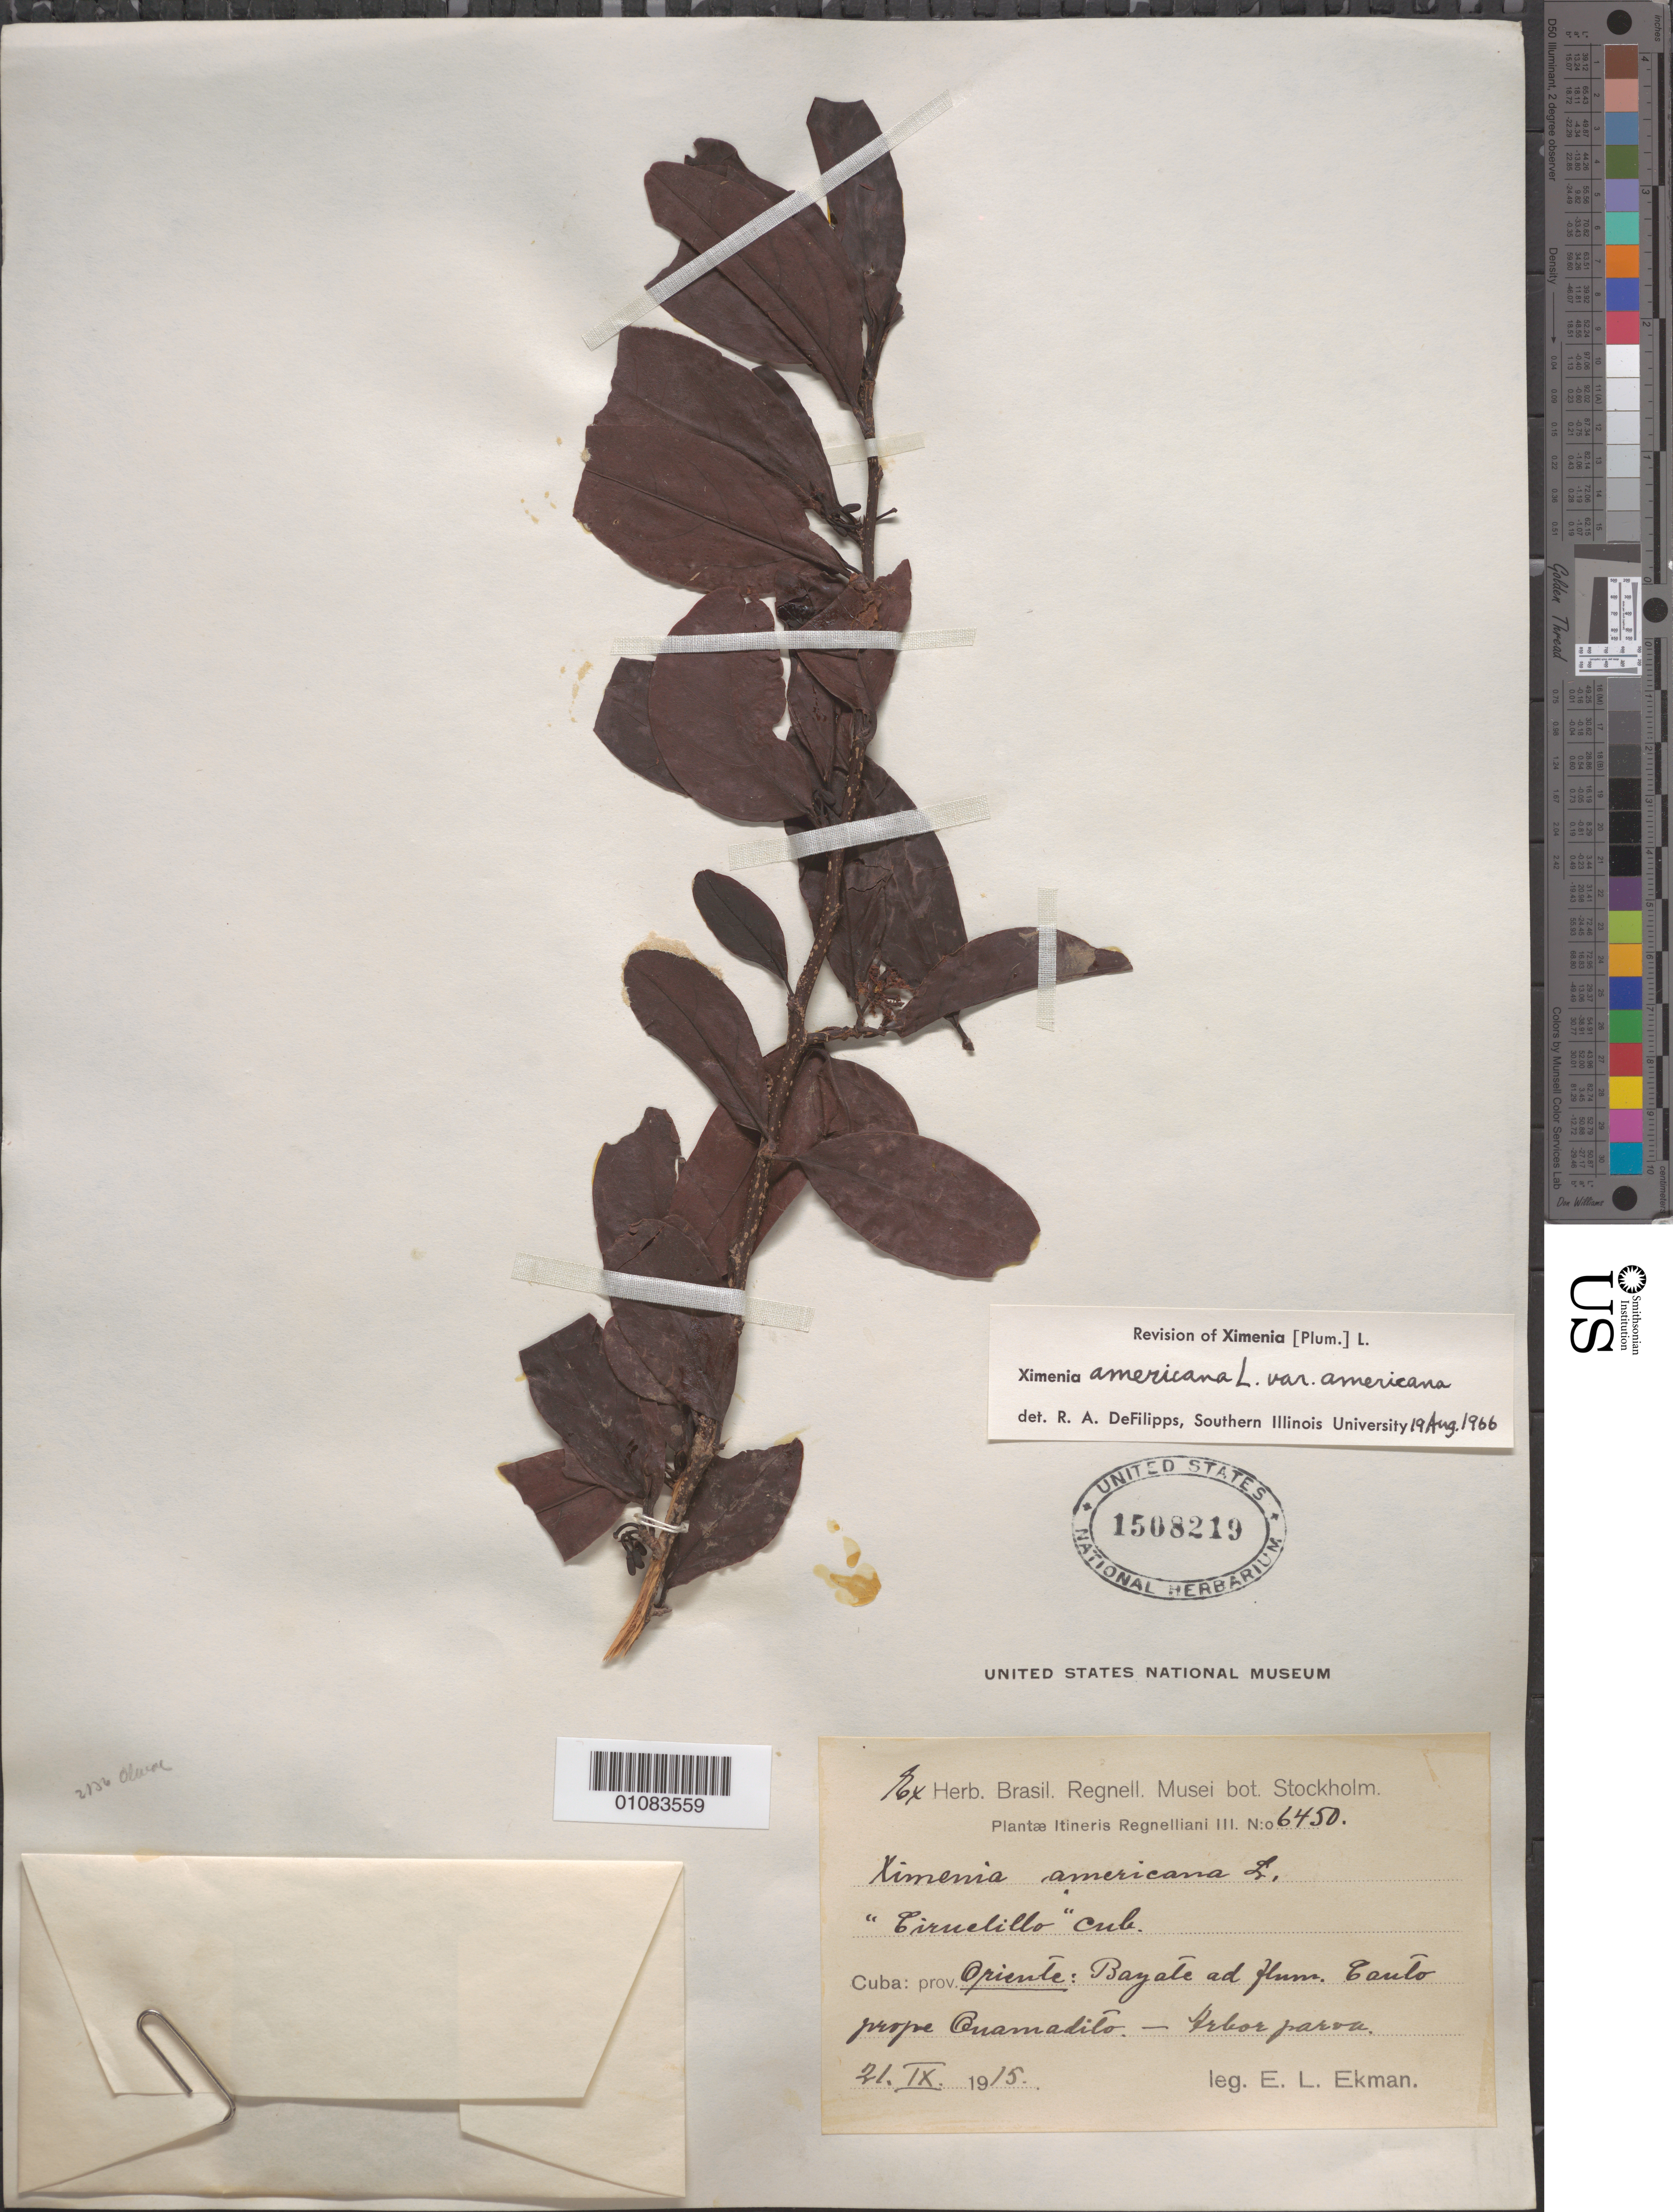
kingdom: Plantae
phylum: Tracheophyta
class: Magnoliopsida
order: Santalales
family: Ximeniaceae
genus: Ximenia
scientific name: Ximenia americana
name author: L.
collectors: E. L. Ekman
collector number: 6450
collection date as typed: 21 Sep 1915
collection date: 1915-09-21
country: Cuba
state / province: Guantánamo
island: Cuba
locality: Oriente: Bayate as Hum Cauto propre Quamadilo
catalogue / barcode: US 1508219